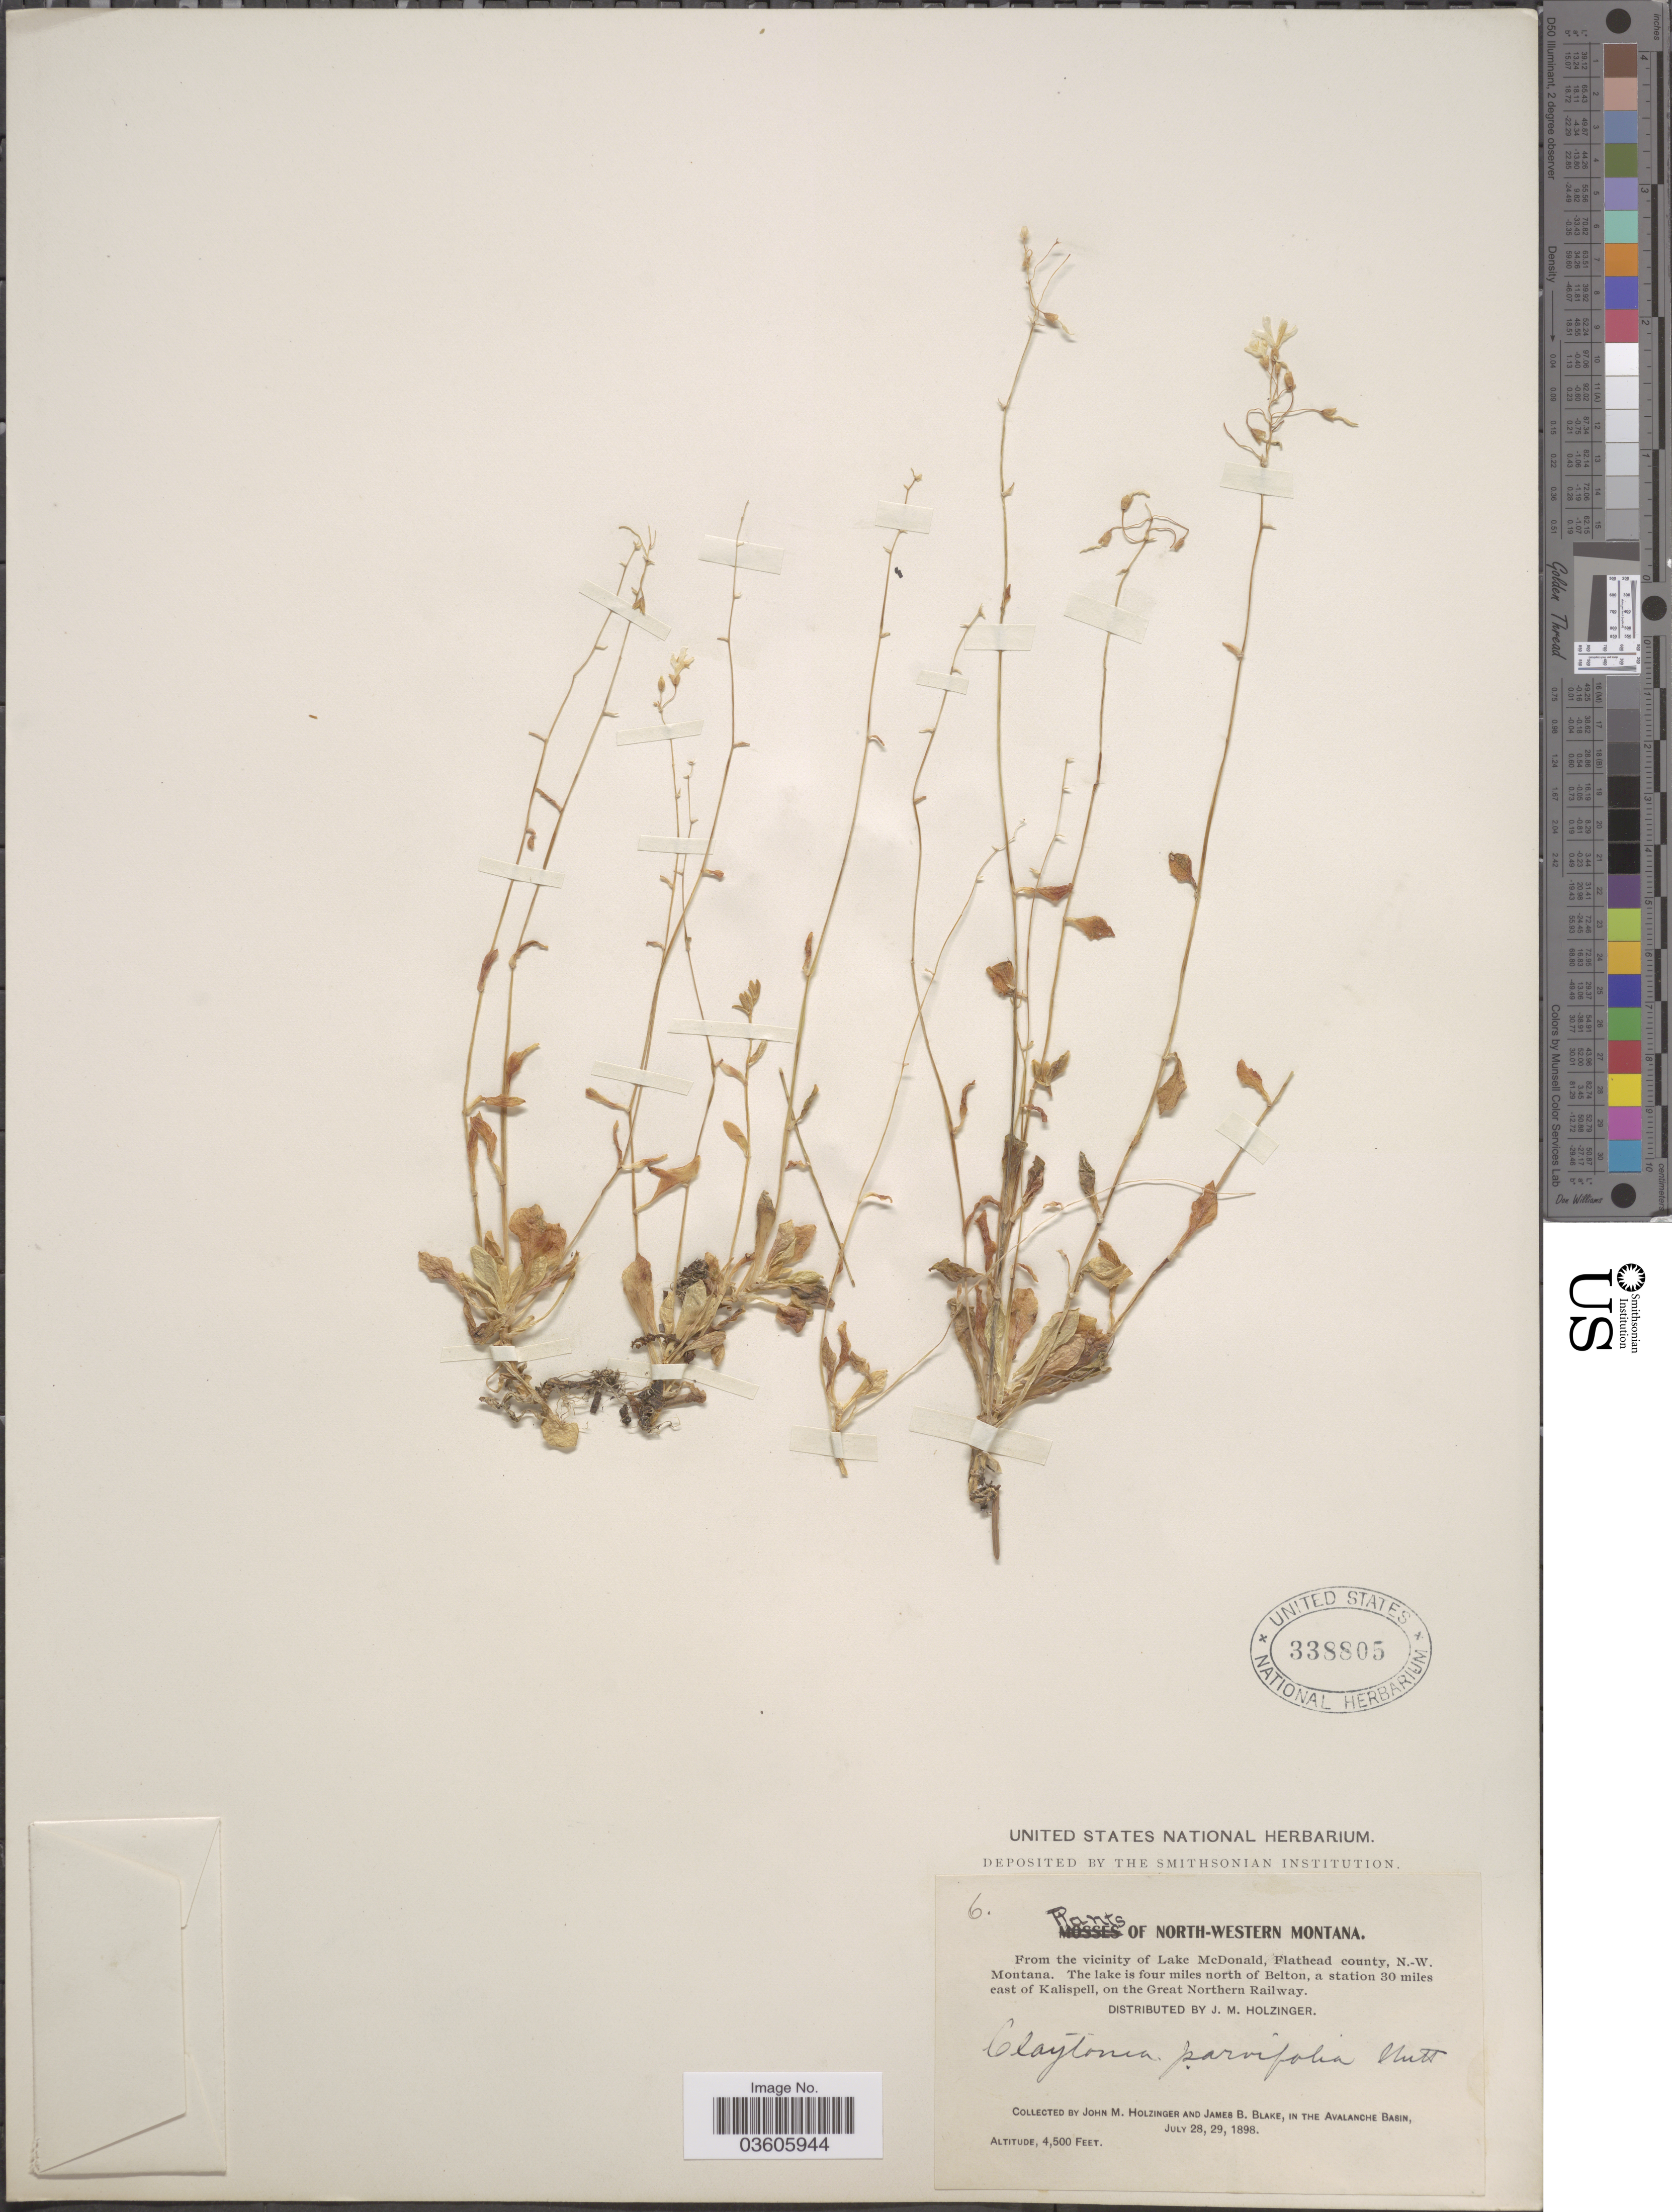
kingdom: Plantae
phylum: Tracheophyta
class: Magnoliopsida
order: Caryophyllales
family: Montiaceae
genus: Montia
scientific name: Montia parvifolia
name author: (Moc. ex DC.) Greene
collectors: J. M. Holzinger & J. B. Blake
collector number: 6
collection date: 1898-07-28/1898-07-29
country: United States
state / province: Montana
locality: North-western Montana. From the vicinity of Lake McDonald, Flathead county, N.-W. Montona. The lake is four miles north of Belton, a station 30 miles east of Kalispell, on the Great Northern Railway. In the Avalanche Basin.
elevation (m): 1372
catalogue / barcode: US 338805